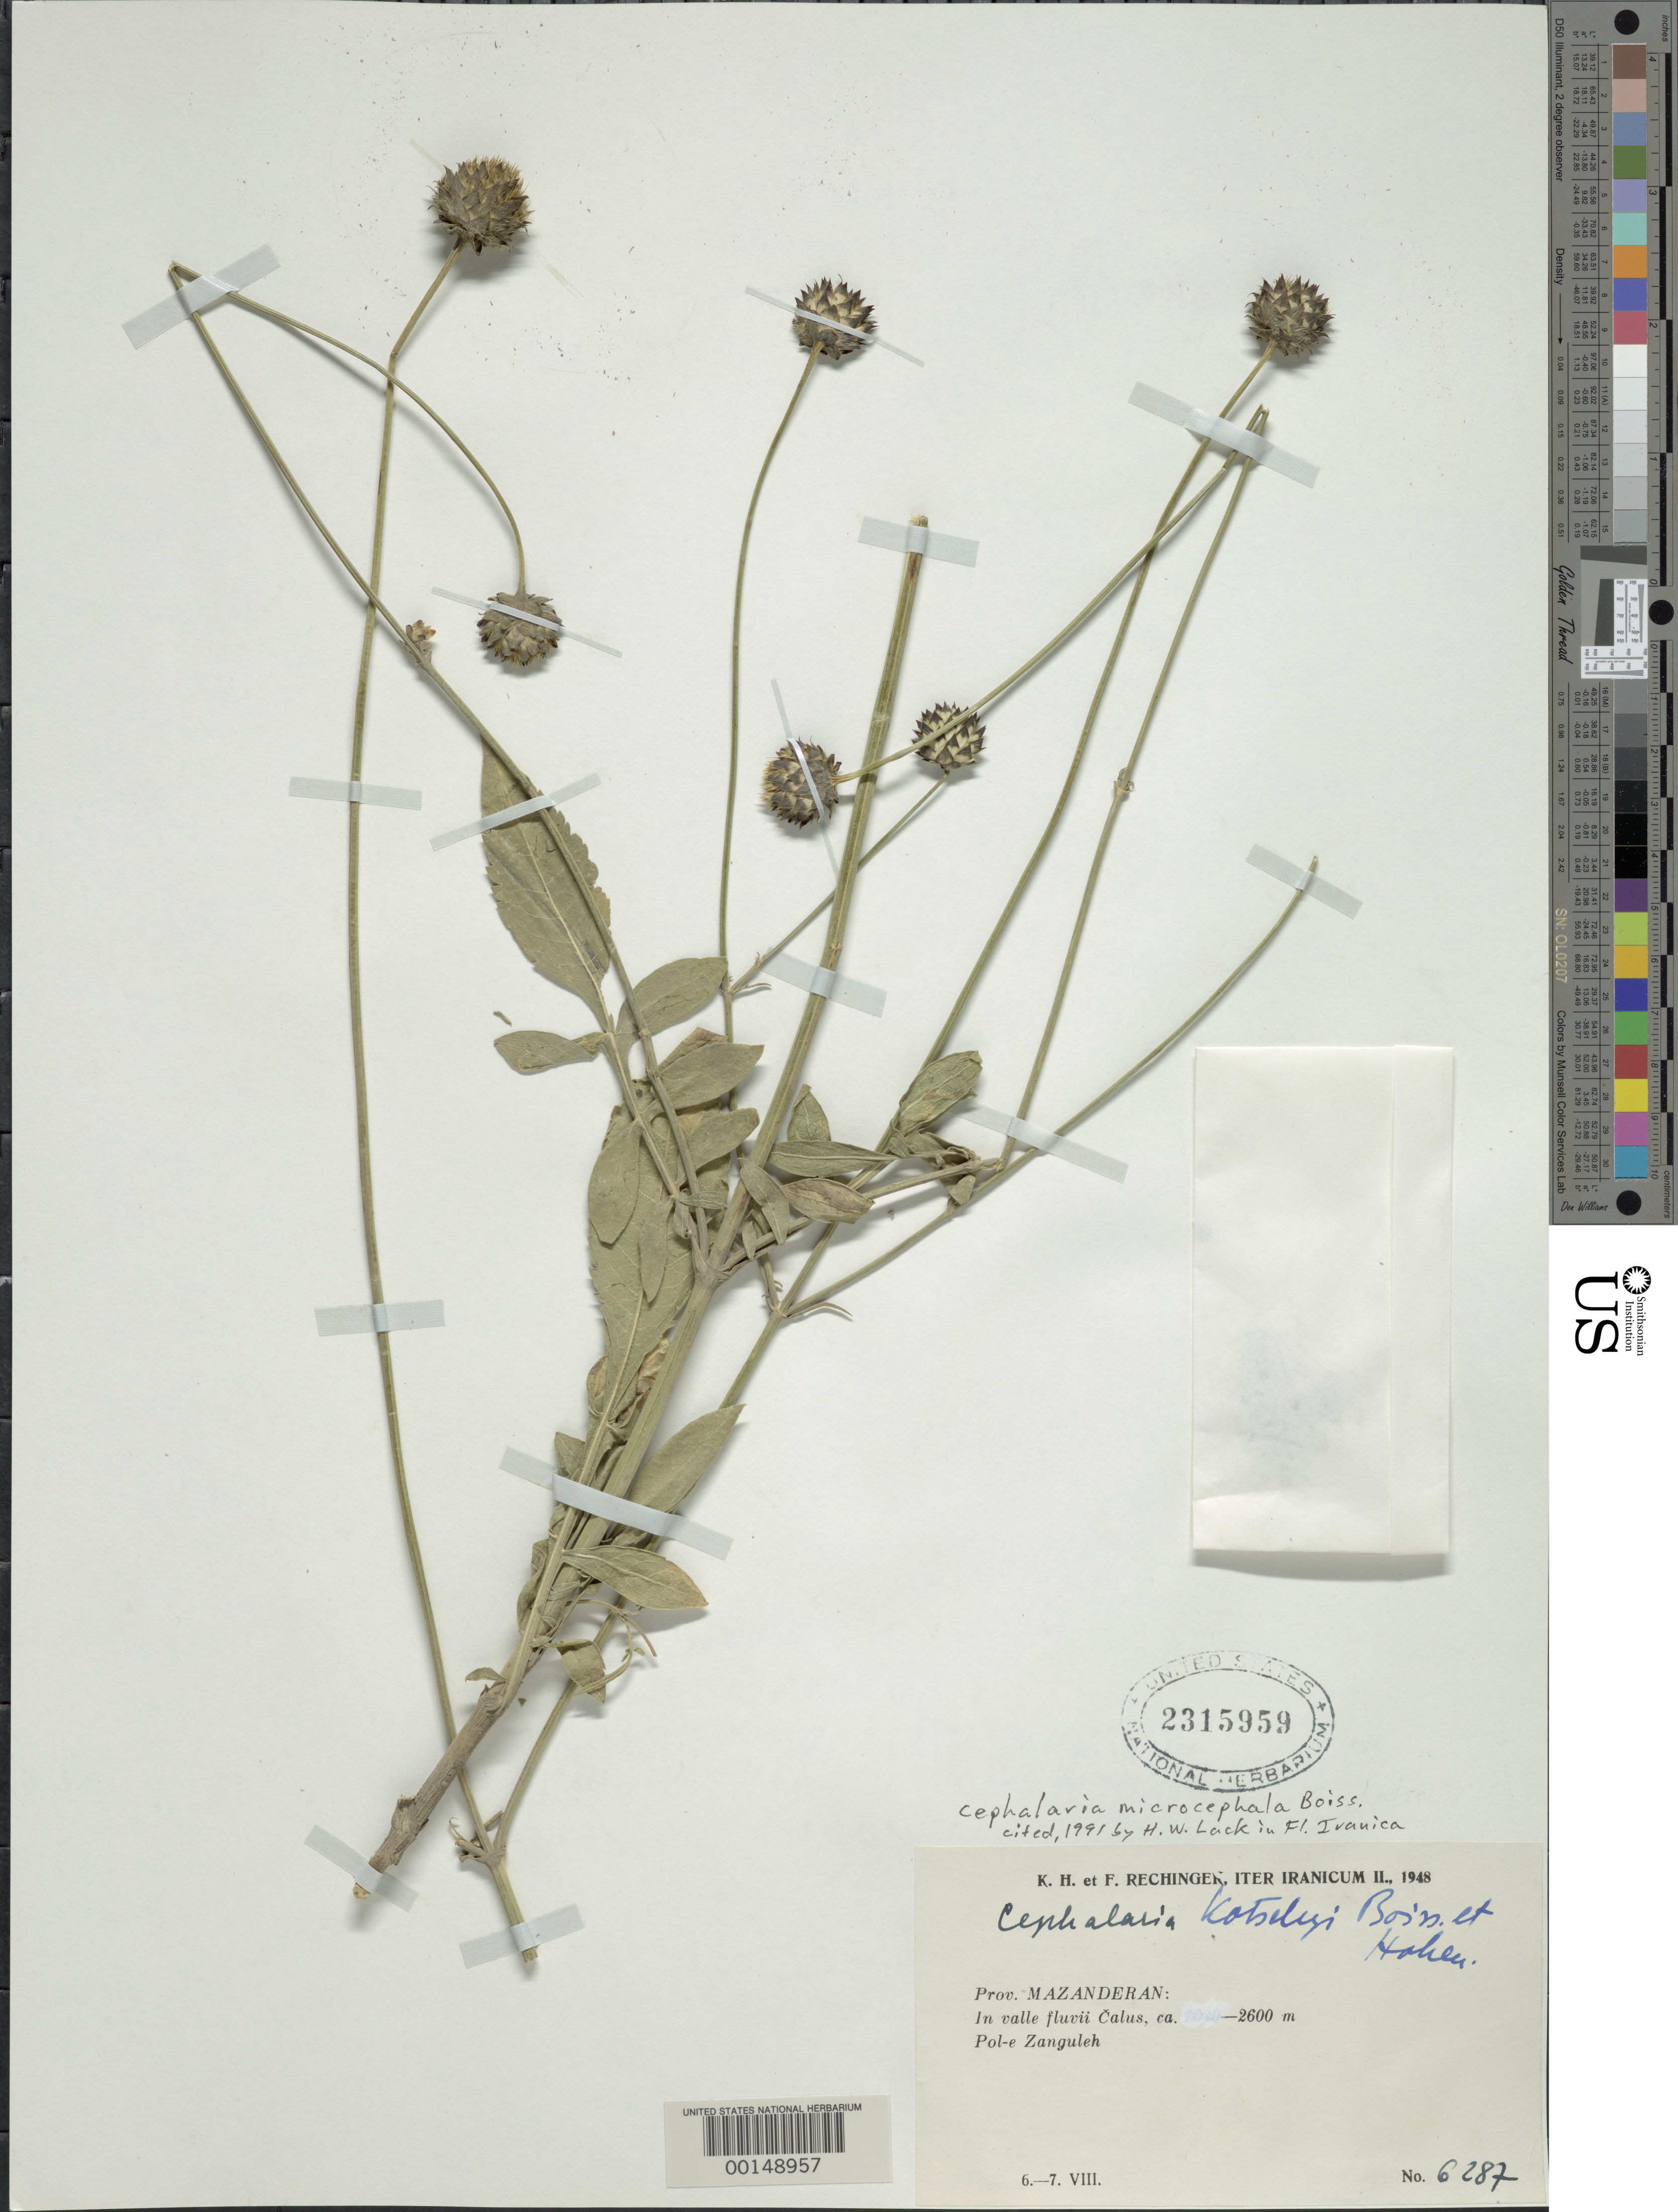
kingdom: Plantae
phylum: Tracheophyta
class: Magnoliopsida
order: Dipsacales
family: Caprifoliaceae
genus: Cephalaria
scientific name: Cephalaria microcephala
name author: Boiss.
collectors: K. H. Rechinger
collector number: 6287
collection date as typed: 06 Aug 1948 to 07 Aug 1948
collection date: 1948-08-06/1948-08-07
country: Iran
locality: Mazanderan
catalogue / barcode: US 148957